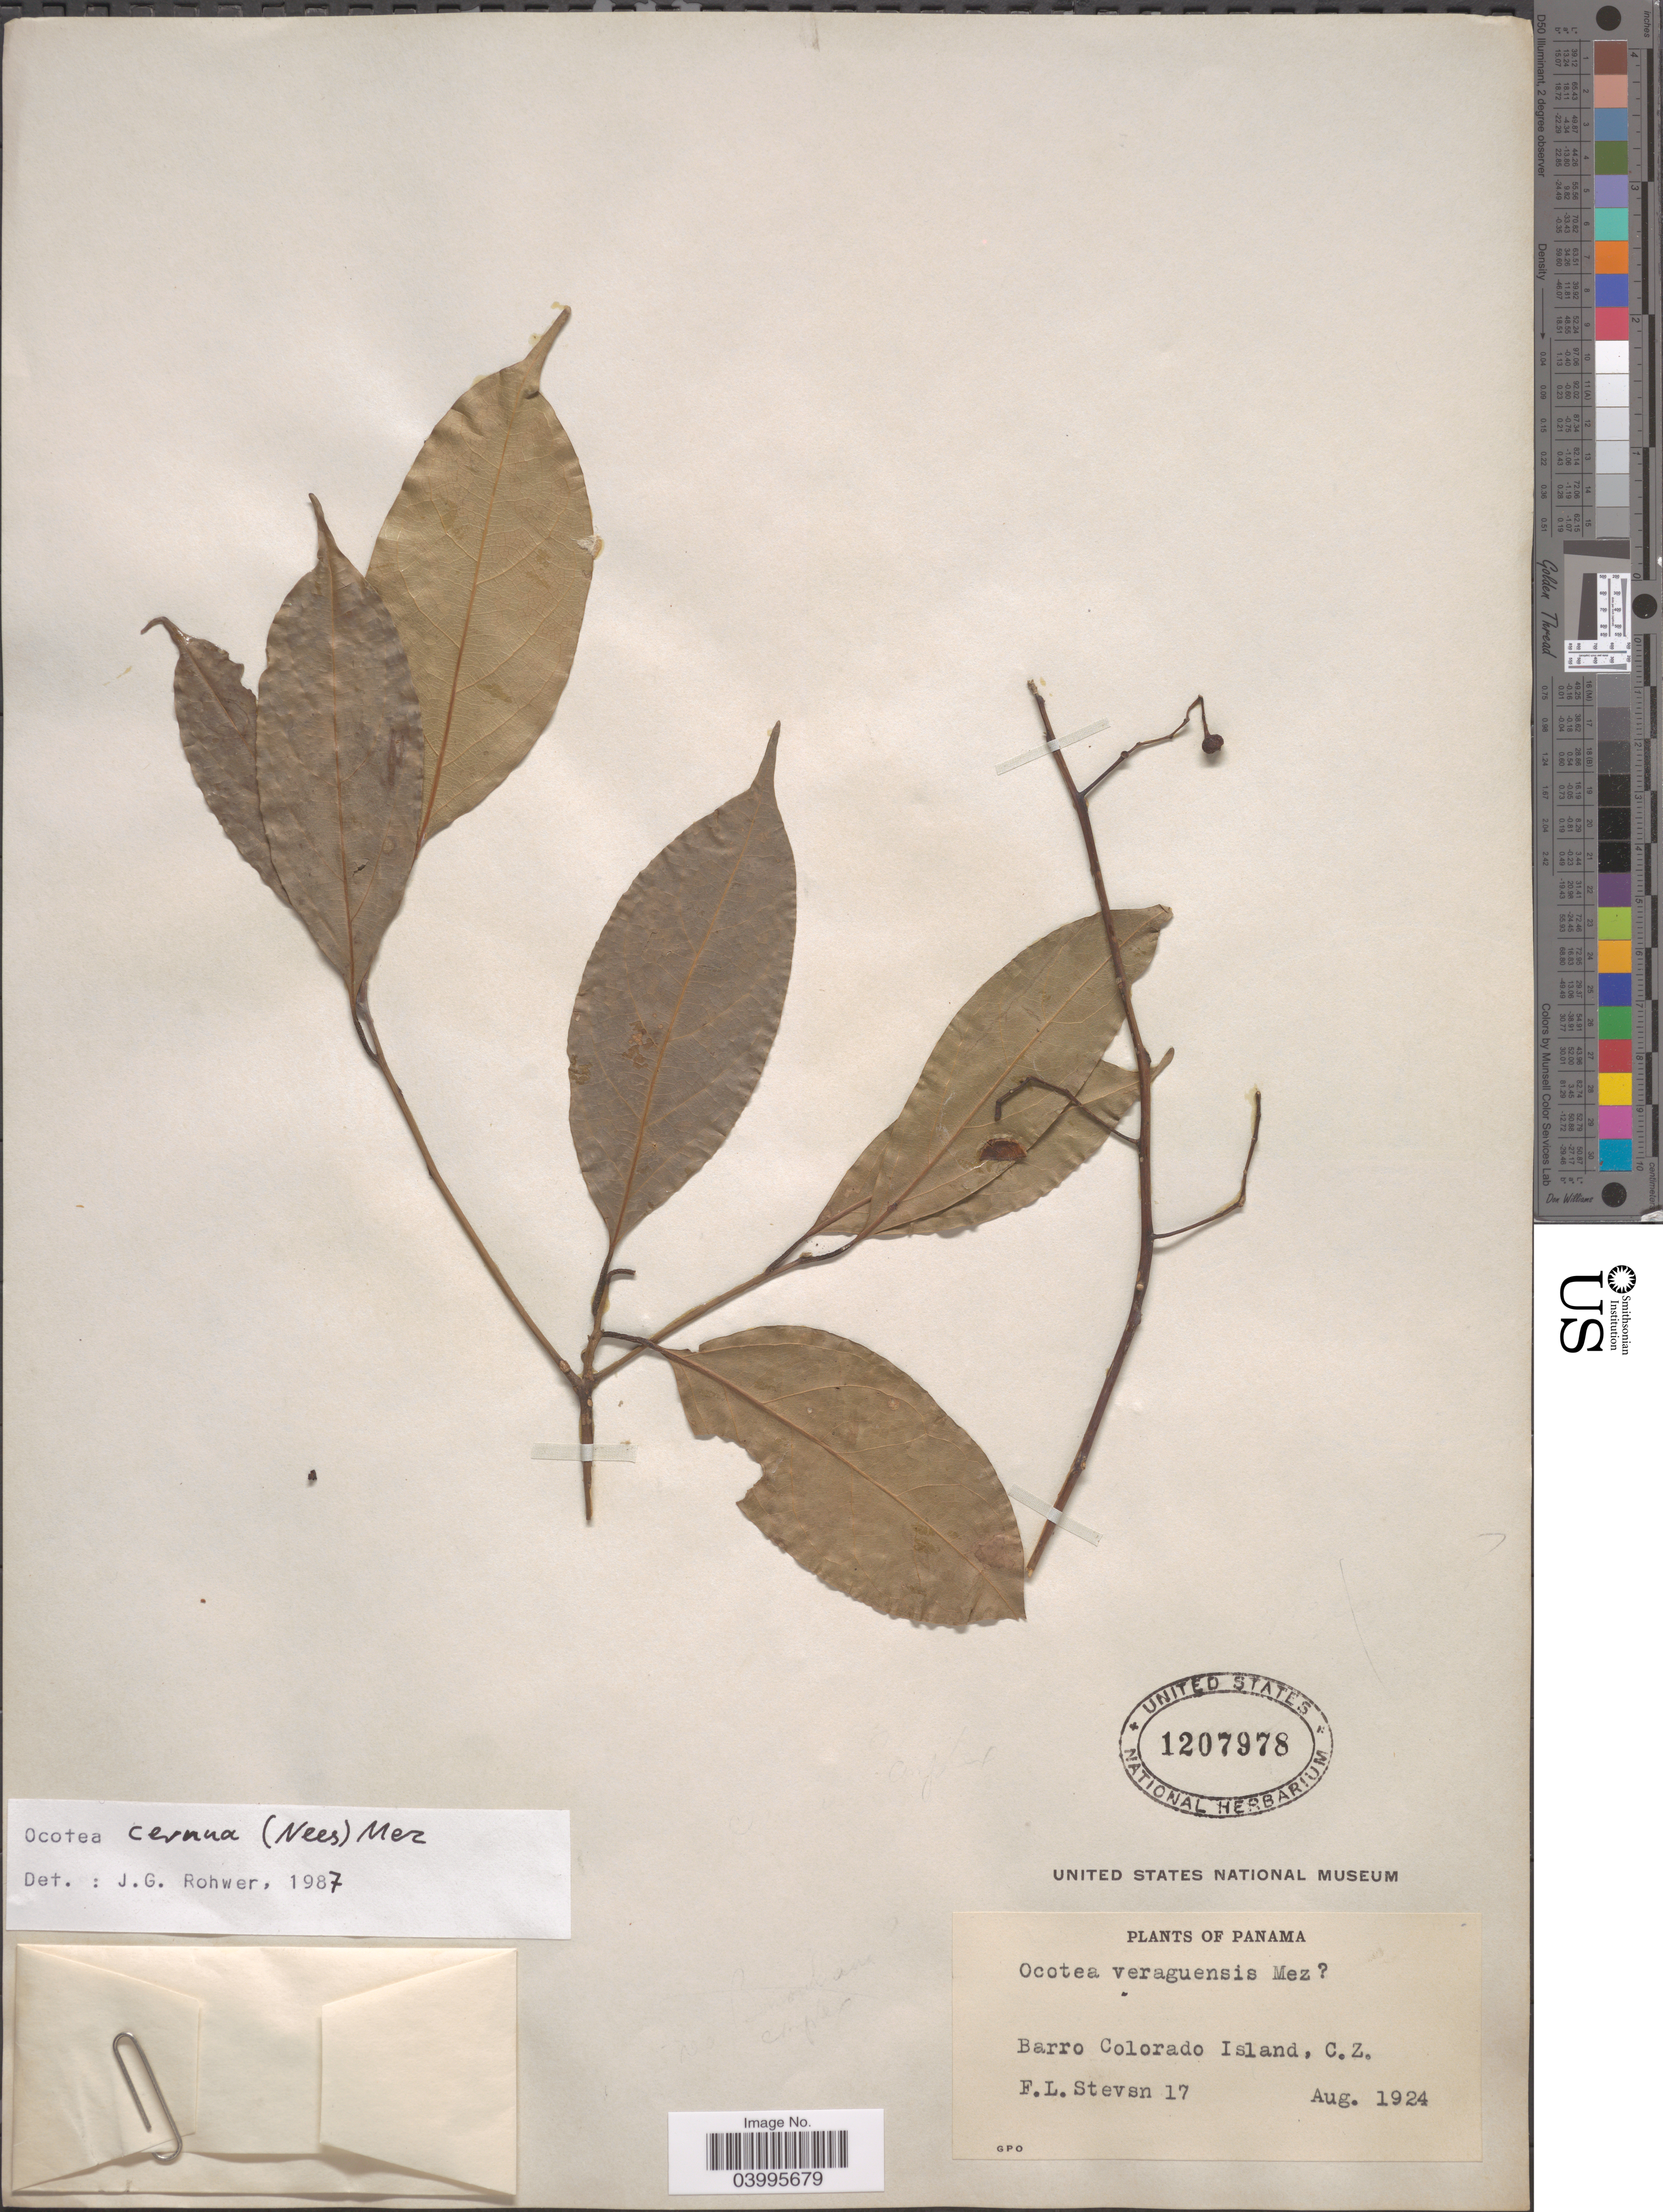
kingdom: Plantae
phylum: Tracheophyta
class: Magnoliopsida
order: Laurales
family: Lauraceae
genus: Ocotea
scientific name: Ocotea cernua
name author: (Nees) Mez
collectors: F. L. Stevens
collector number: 17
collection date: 1924-08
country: Panama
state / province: Panamá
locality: Barro Colorado Island, C. Z.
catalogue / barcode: US 1207978